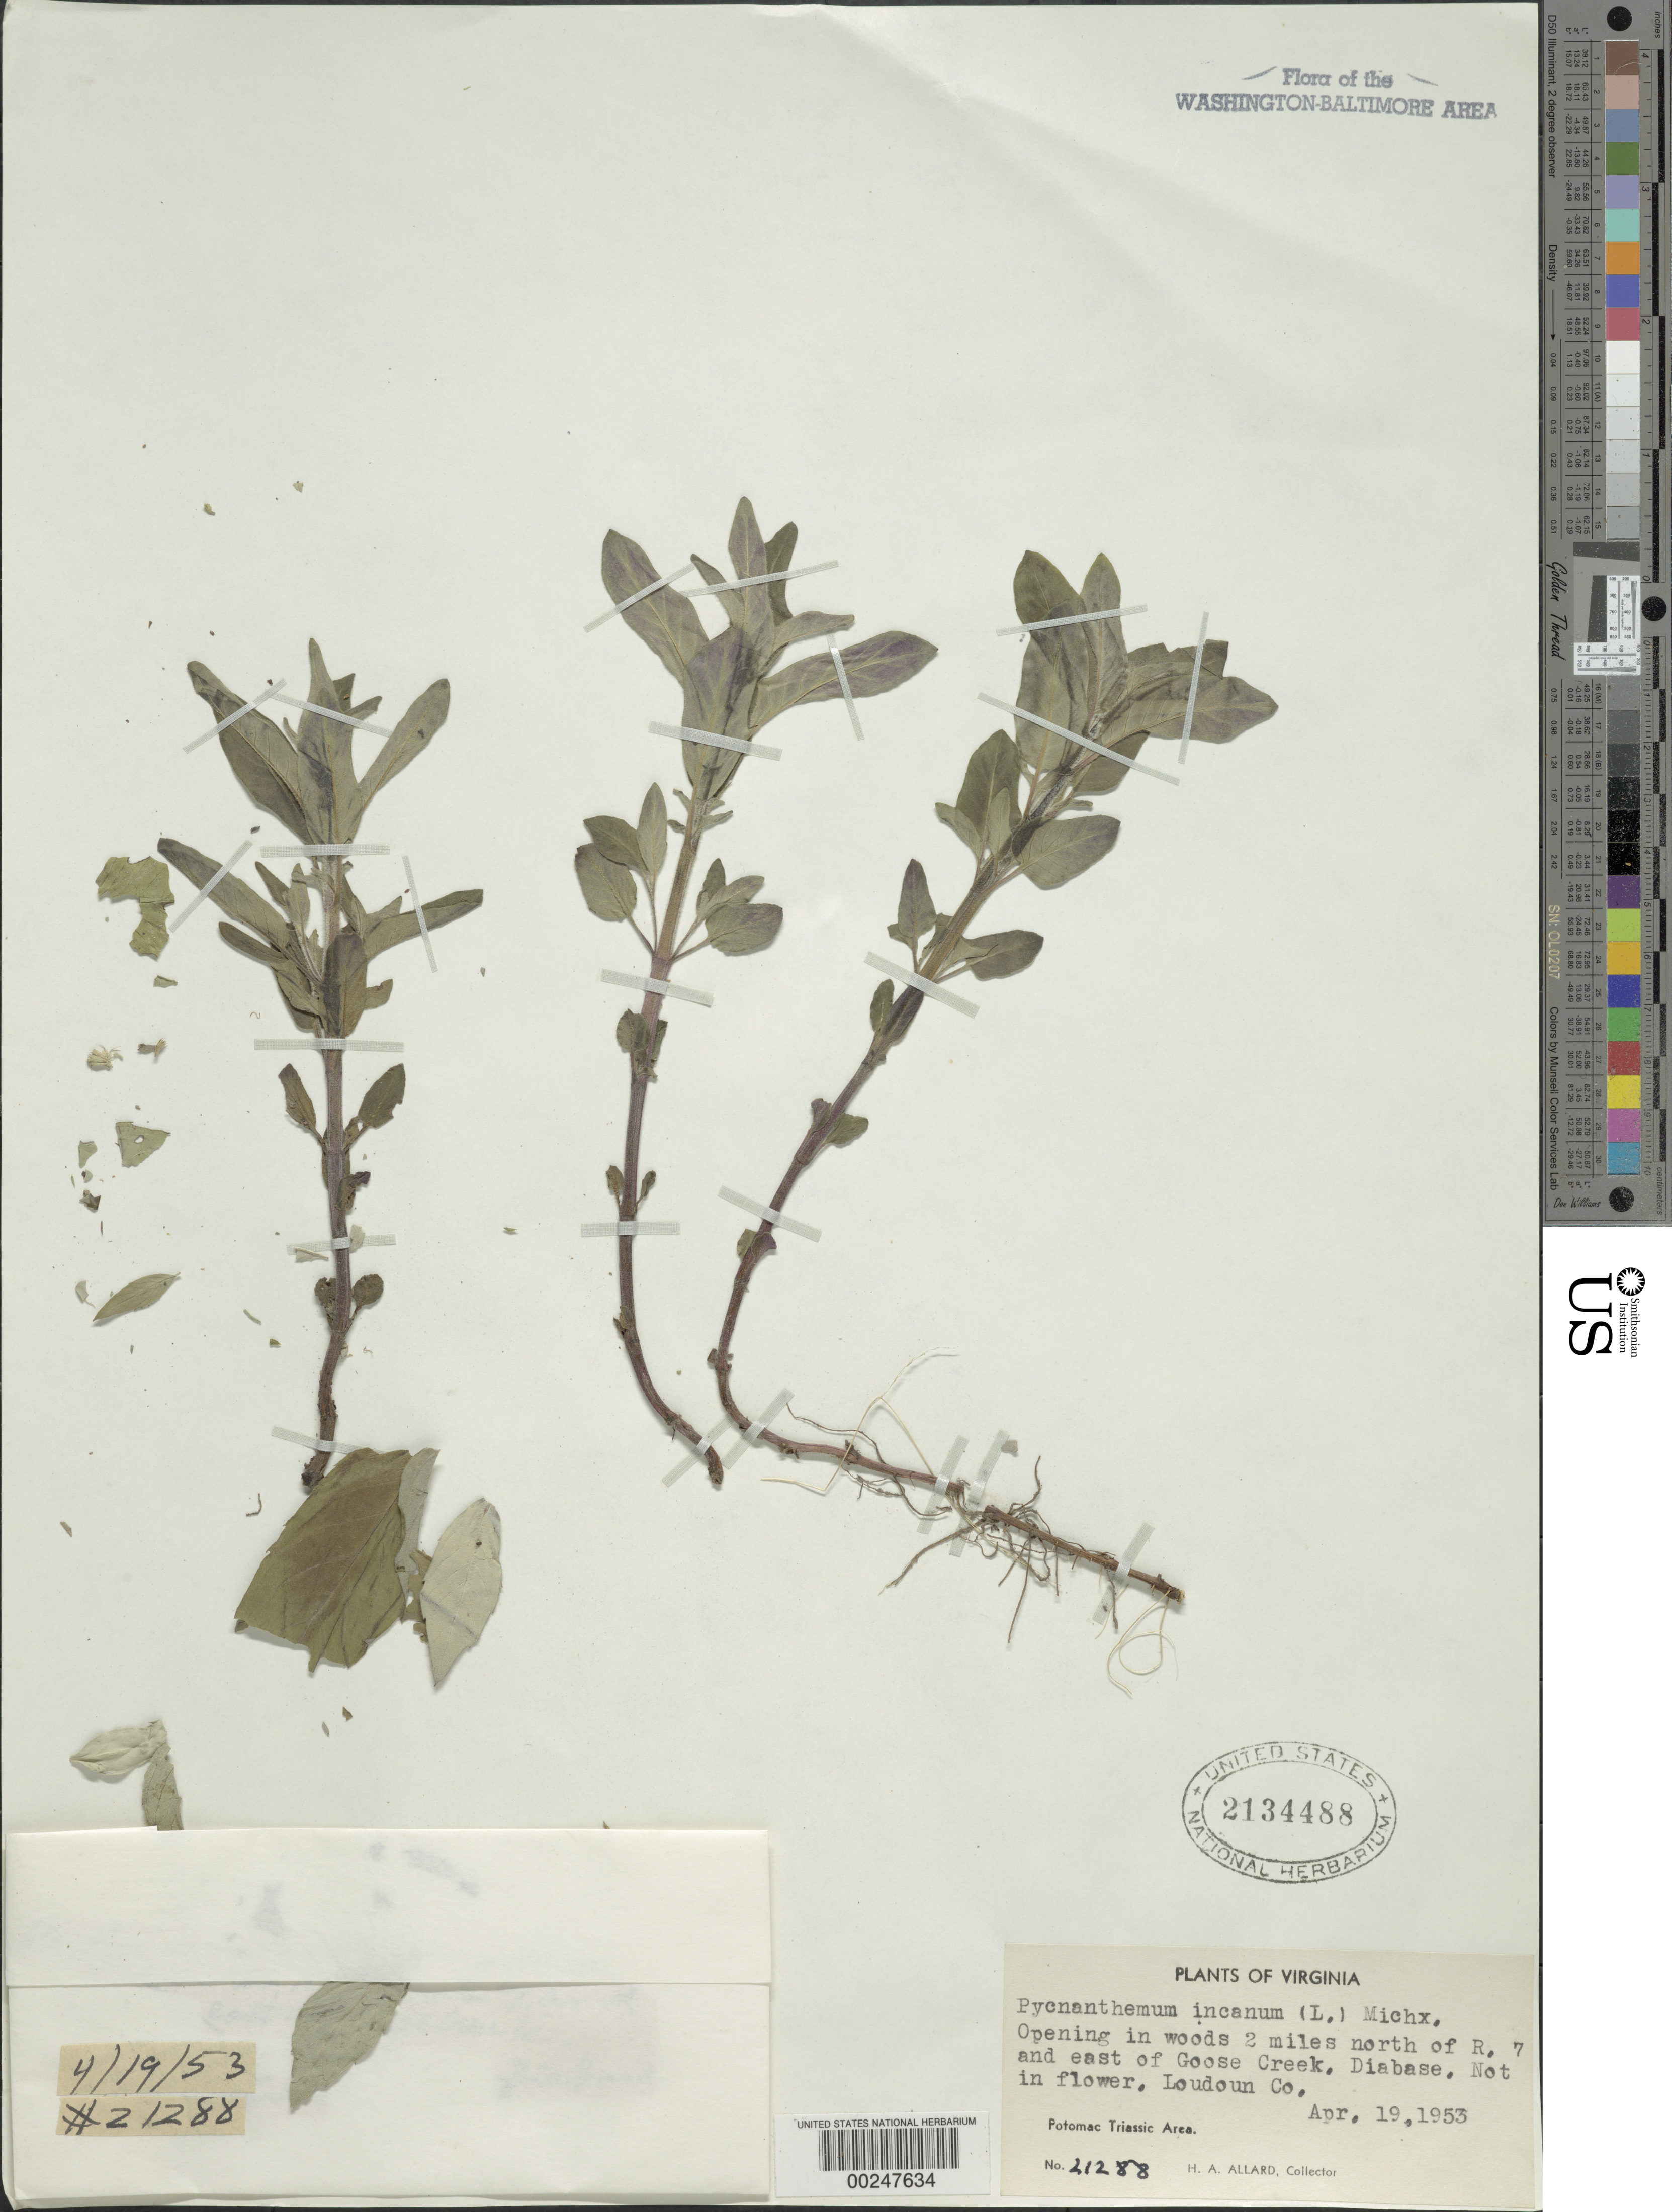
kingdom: Plantae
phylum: Tracheophyta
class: Magnoliopsida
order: Lamiales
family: Lamiaceae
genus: Pycnanthemum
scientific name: Pycnanthemum incanum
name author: (L.) Michx.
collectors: H. A. Allard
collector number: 21288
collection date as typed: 19 Apr 1953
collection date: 1953-04-19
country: United States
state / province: Virginia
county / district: Loudoun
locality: N of Route 7 and E of Goose Creek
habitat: Opening in woods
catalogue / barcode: US 2134488